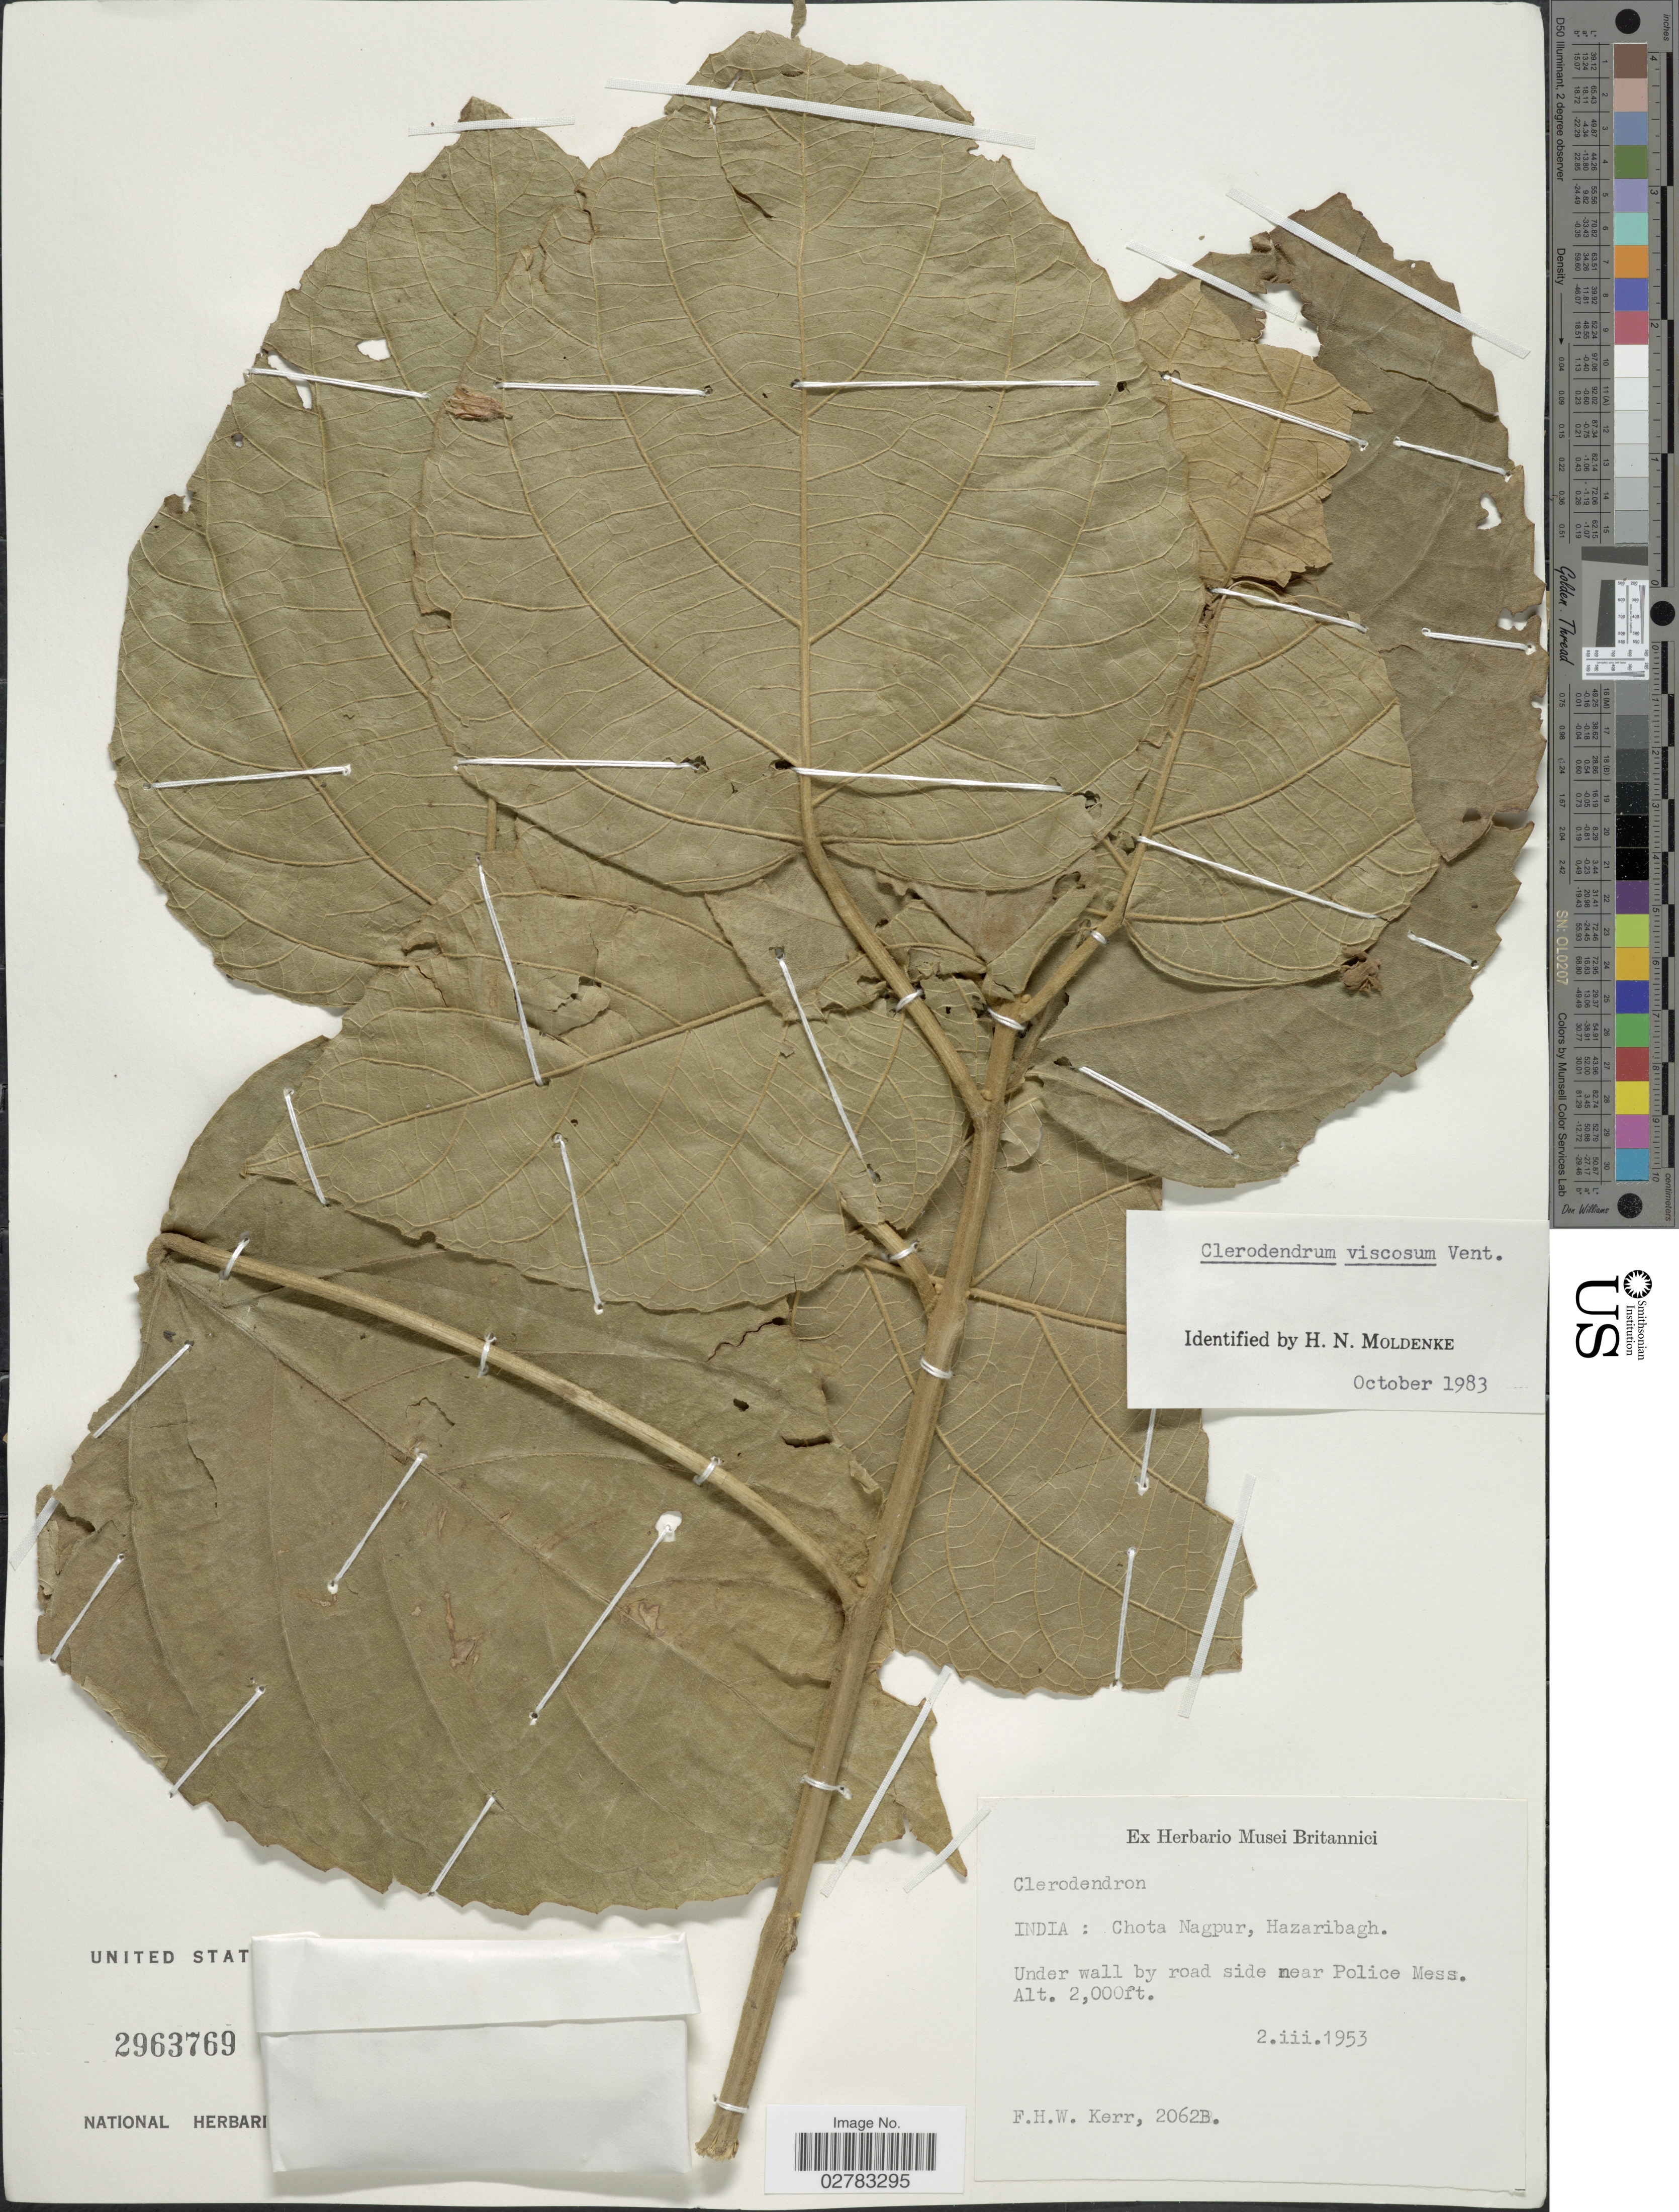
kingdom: Plantae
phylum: Tracheophyta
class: Magnoliopsida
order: Lamiales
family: Lamiaceae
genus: Clerodendrum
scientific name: Clerodendrum viscosum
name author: Vent.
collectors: F. H. W. Kerr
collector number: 2062B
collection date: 1953-03-02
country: India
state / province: Jharkhand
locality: Chota Nagpur, Hazaribagh, under wall by road side near Police Mess.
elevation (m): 610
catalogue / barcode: US 2963769